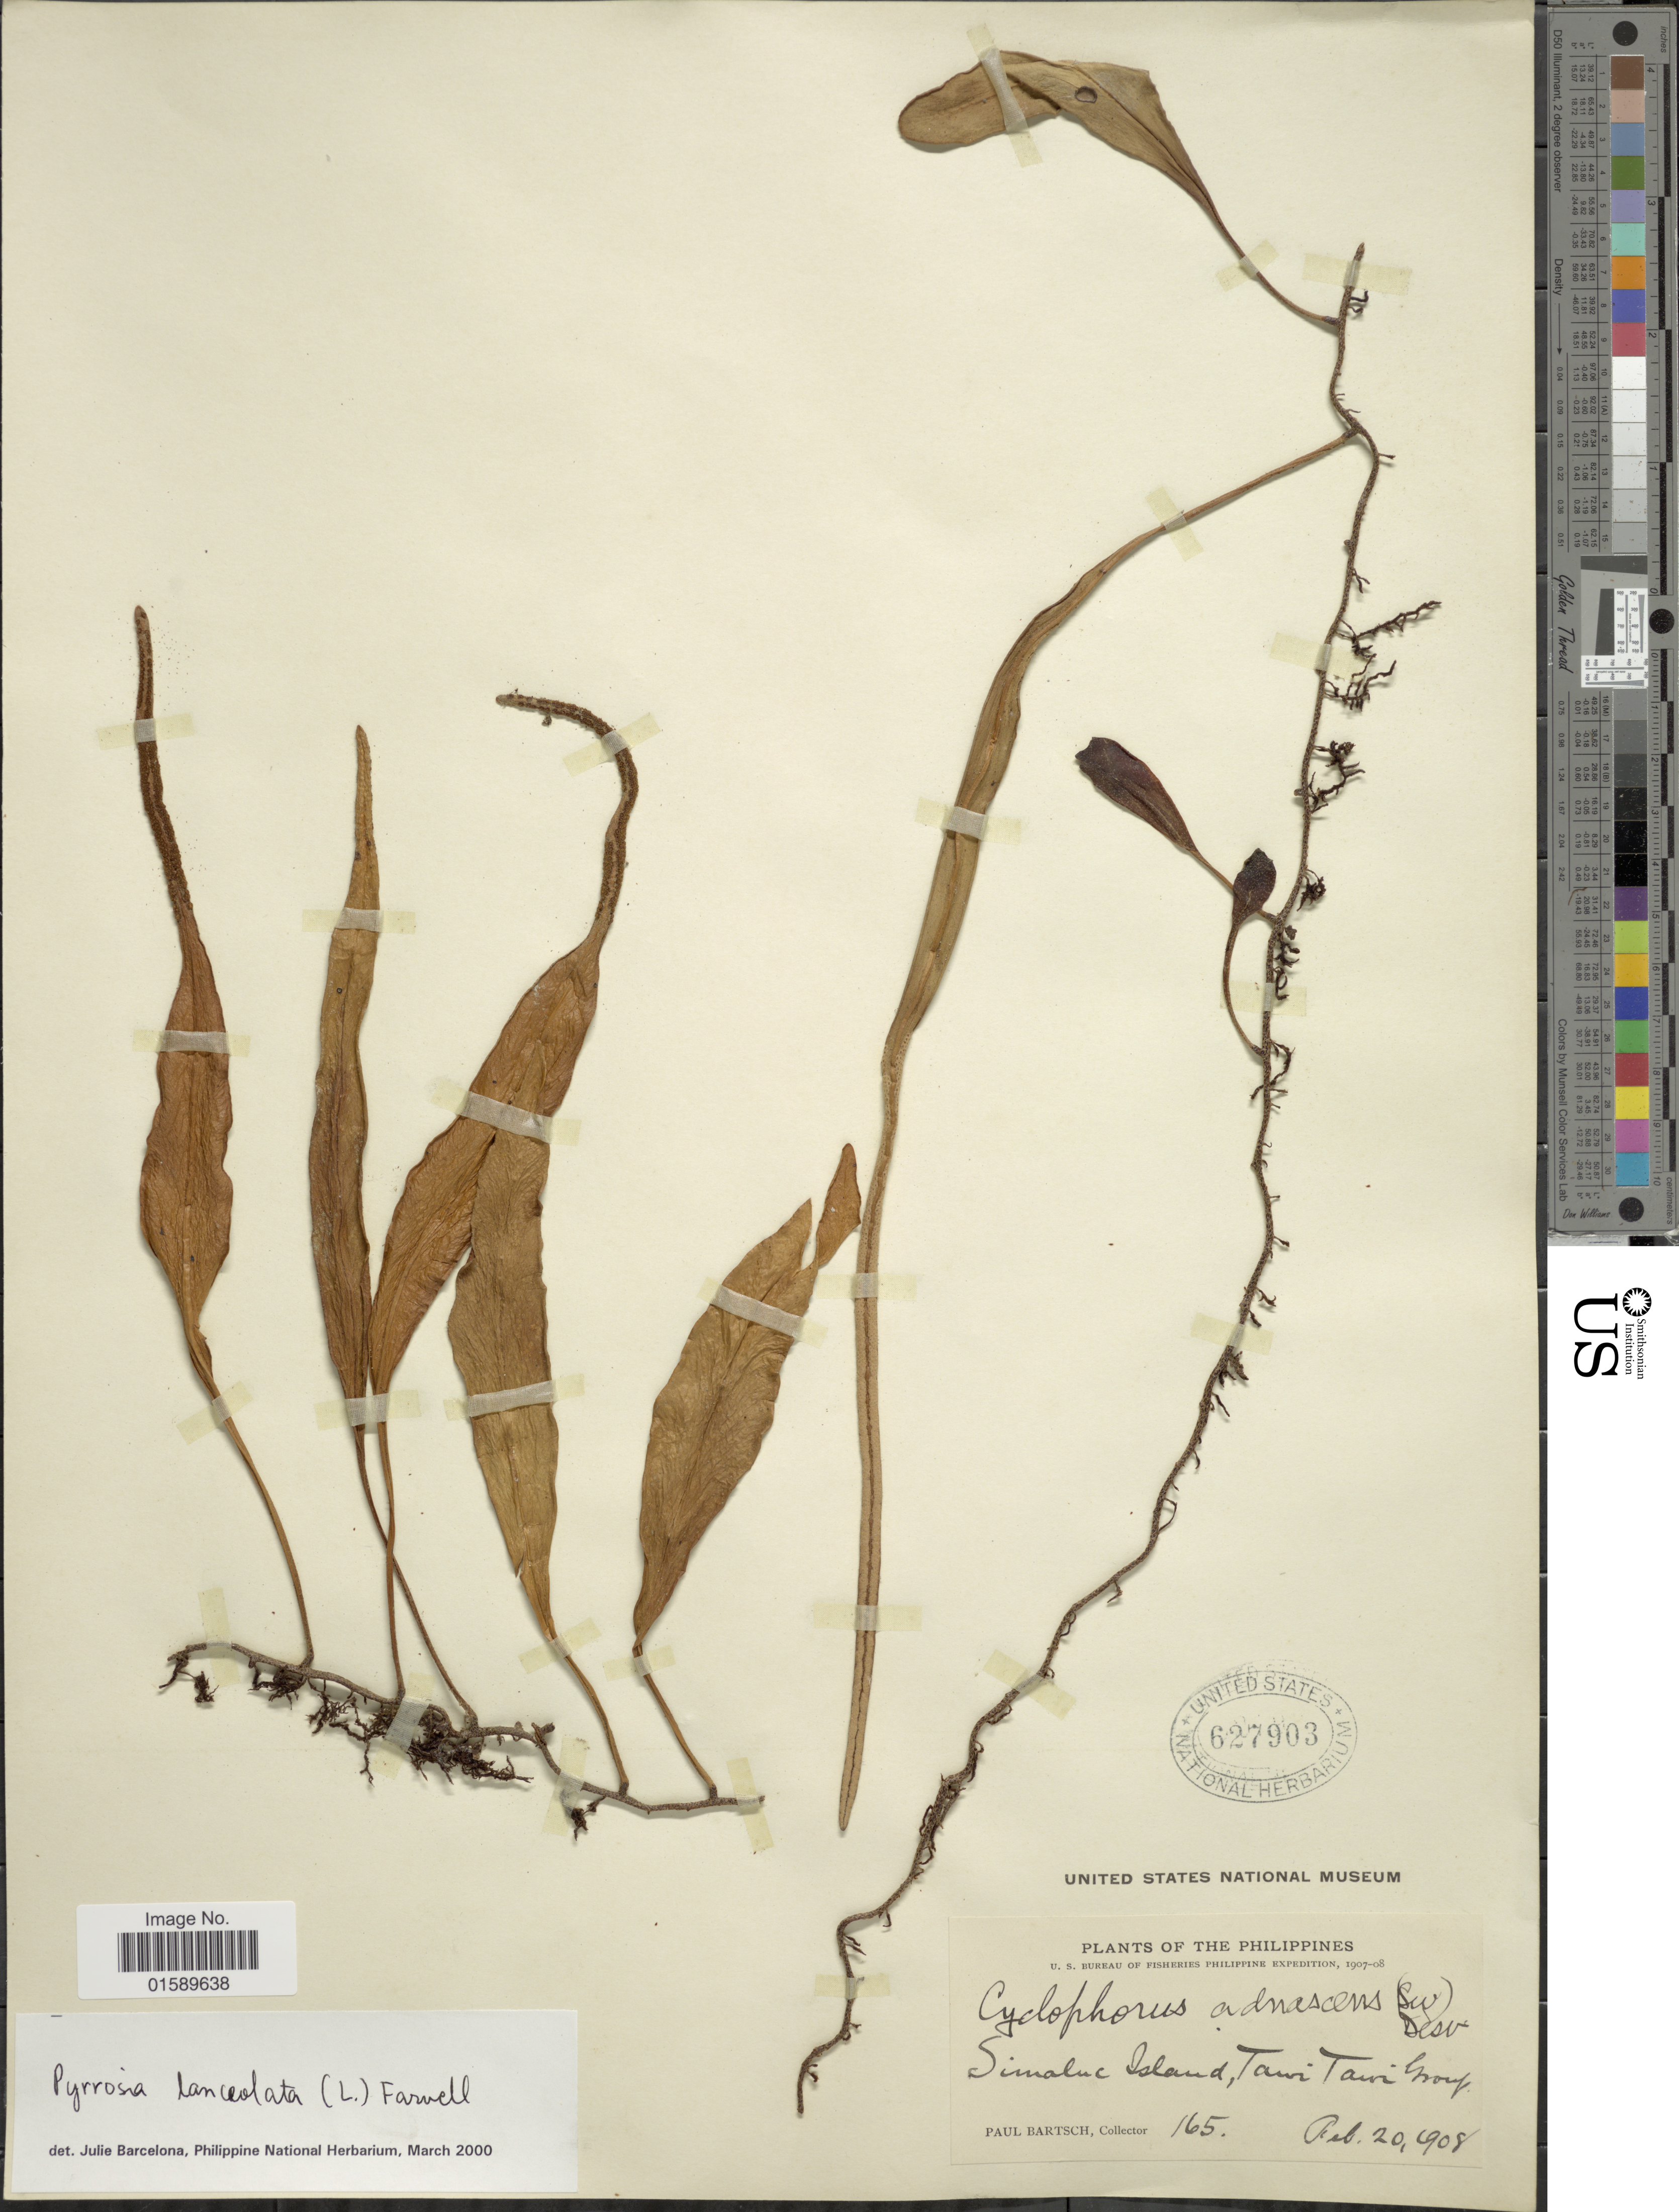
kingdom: Plantae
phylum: Tracheophyta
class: Polypodiopsida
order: Polypodiales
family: Polypodiaceae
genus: Pyrrosia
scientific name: Pyrrosia lanceolata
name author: (L.) Farw.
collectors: P. Bartsch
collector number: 165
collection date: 1908-02-20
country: Philippines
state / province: Muslim Mindanao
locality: Simaluc Island, Tawi Tawi Group.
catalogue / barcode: US 627903